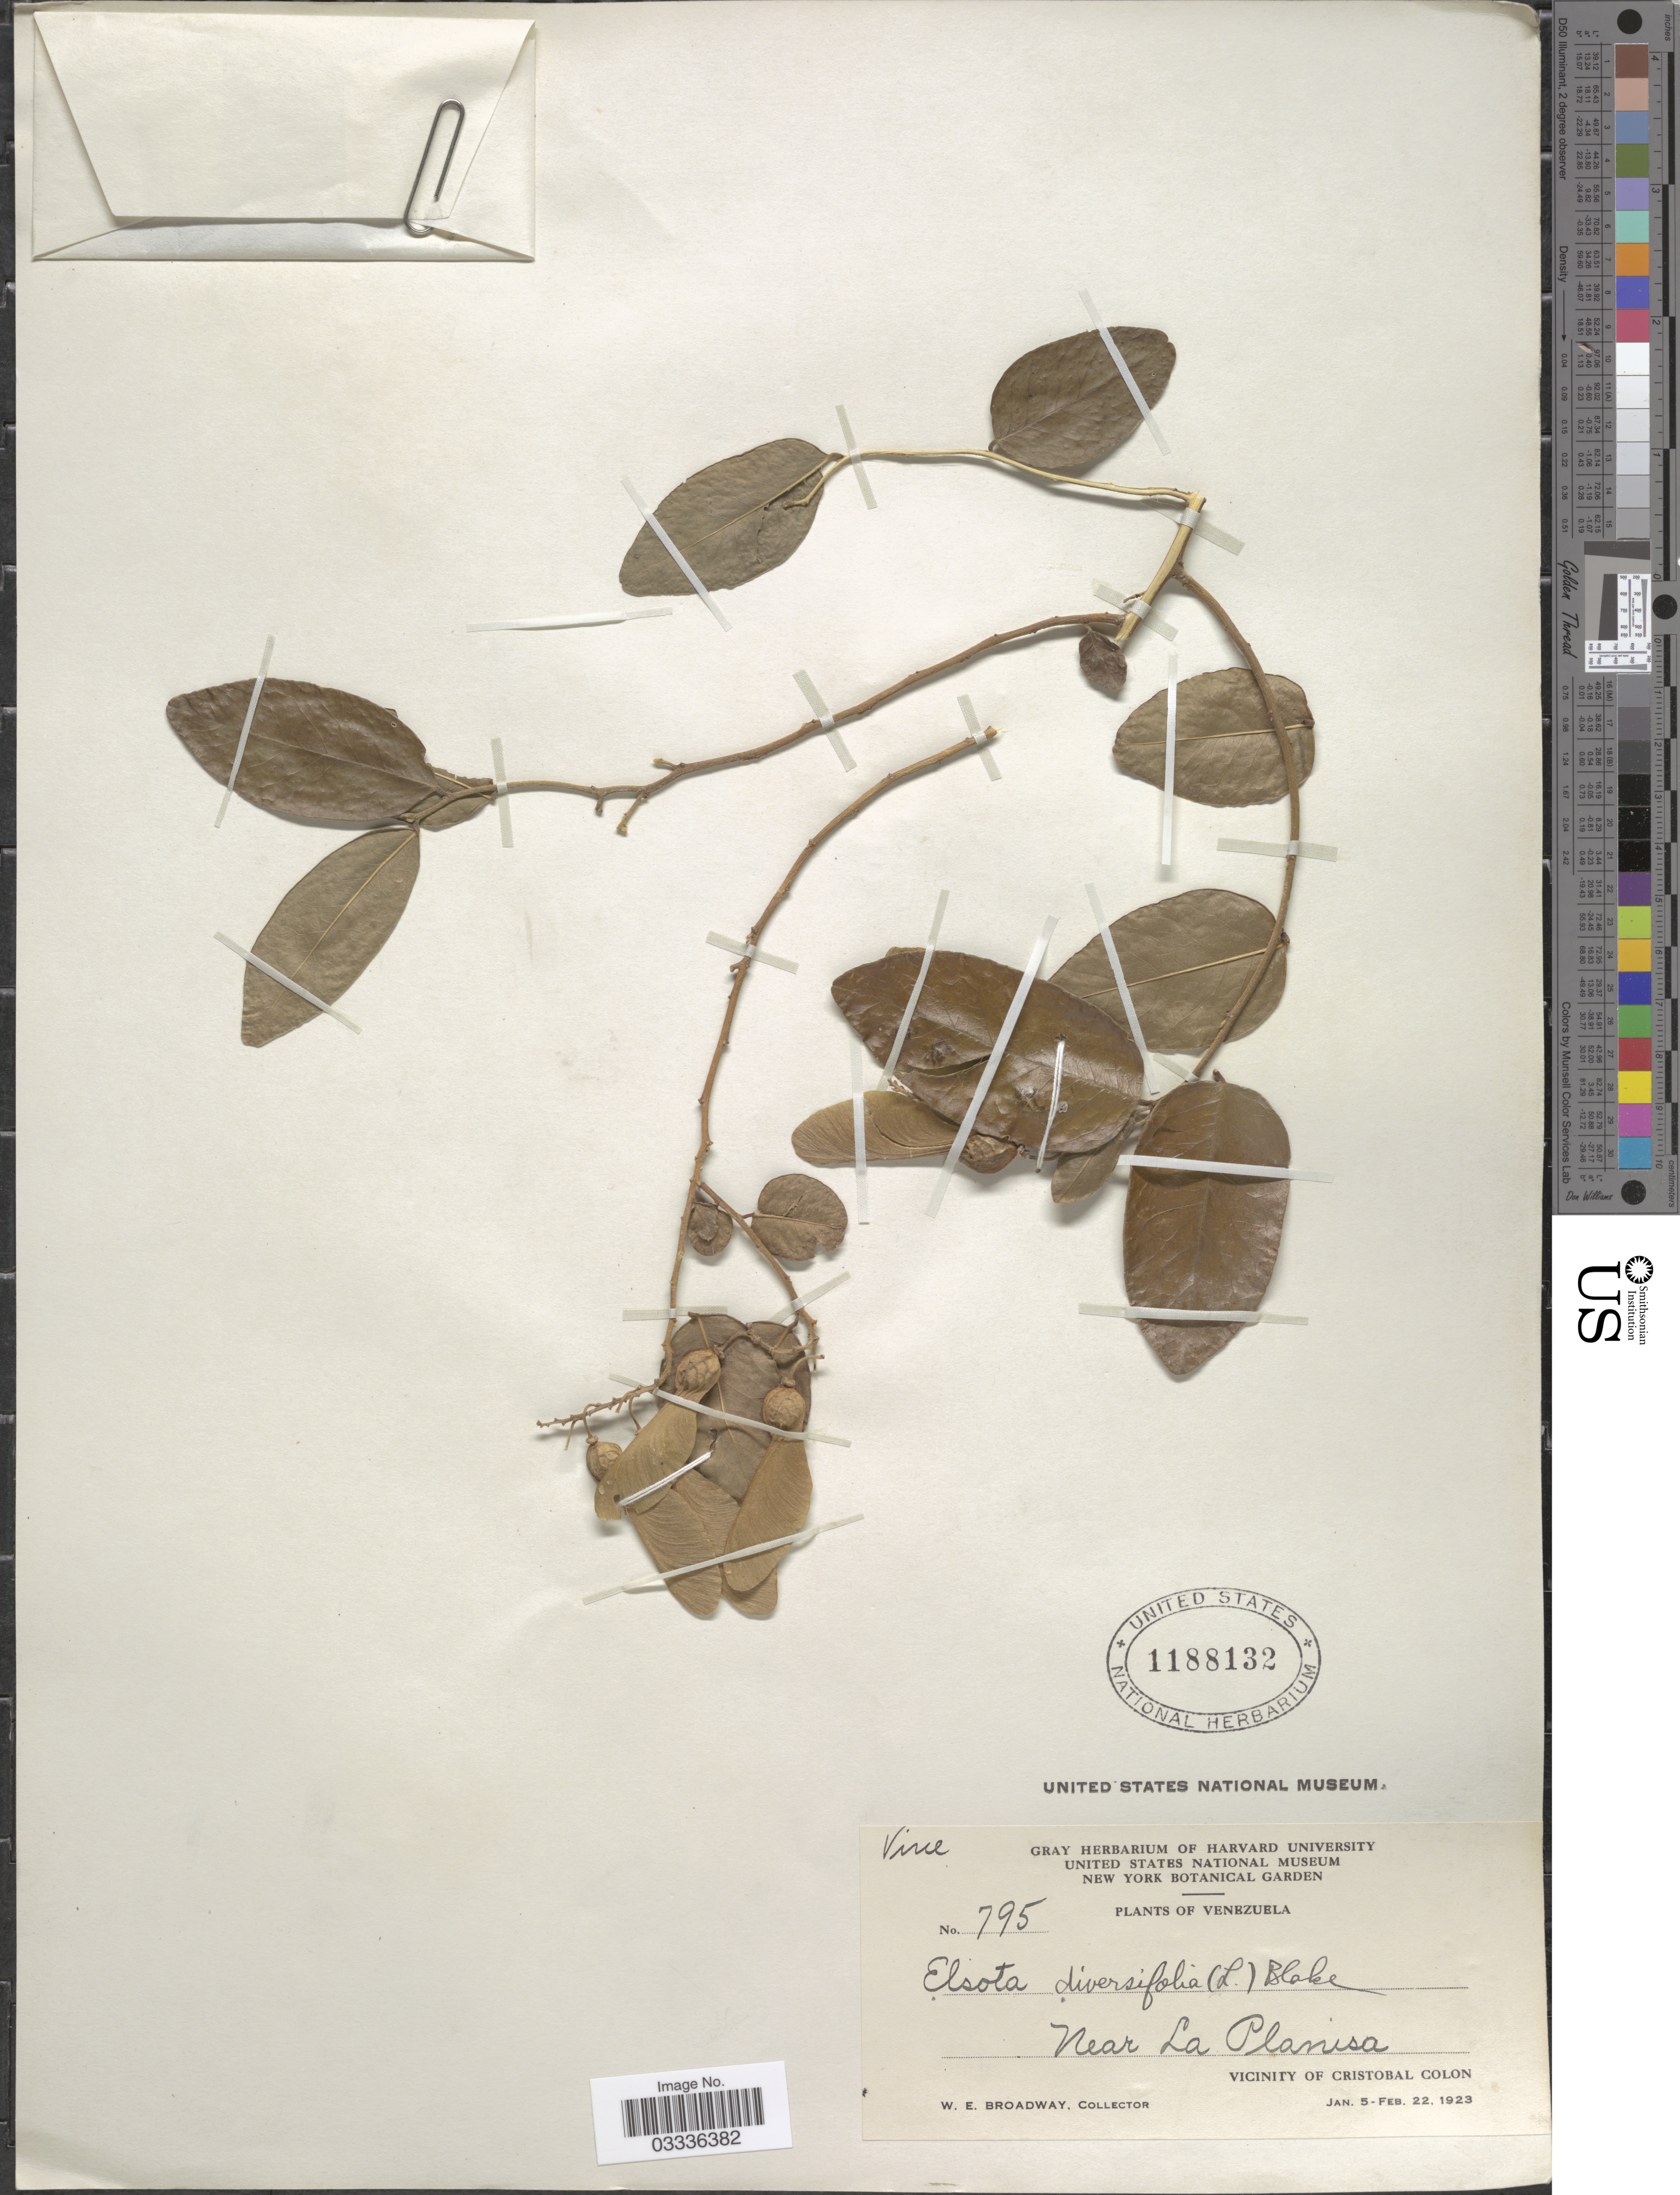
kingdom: Plantae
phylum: Tracheophyta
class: Magnoliopsida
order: Fabales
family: Polygalaceae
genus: Securidaca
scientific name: Securidaca diversifolia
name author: (L.) S.F. Blake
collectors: W. E. Broadway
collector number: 795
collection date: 1923-01-05/1923-02-22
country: Venezuela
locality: Near La Planisa. Vicinity of Cristobal Colon.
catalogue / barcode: US 1188132